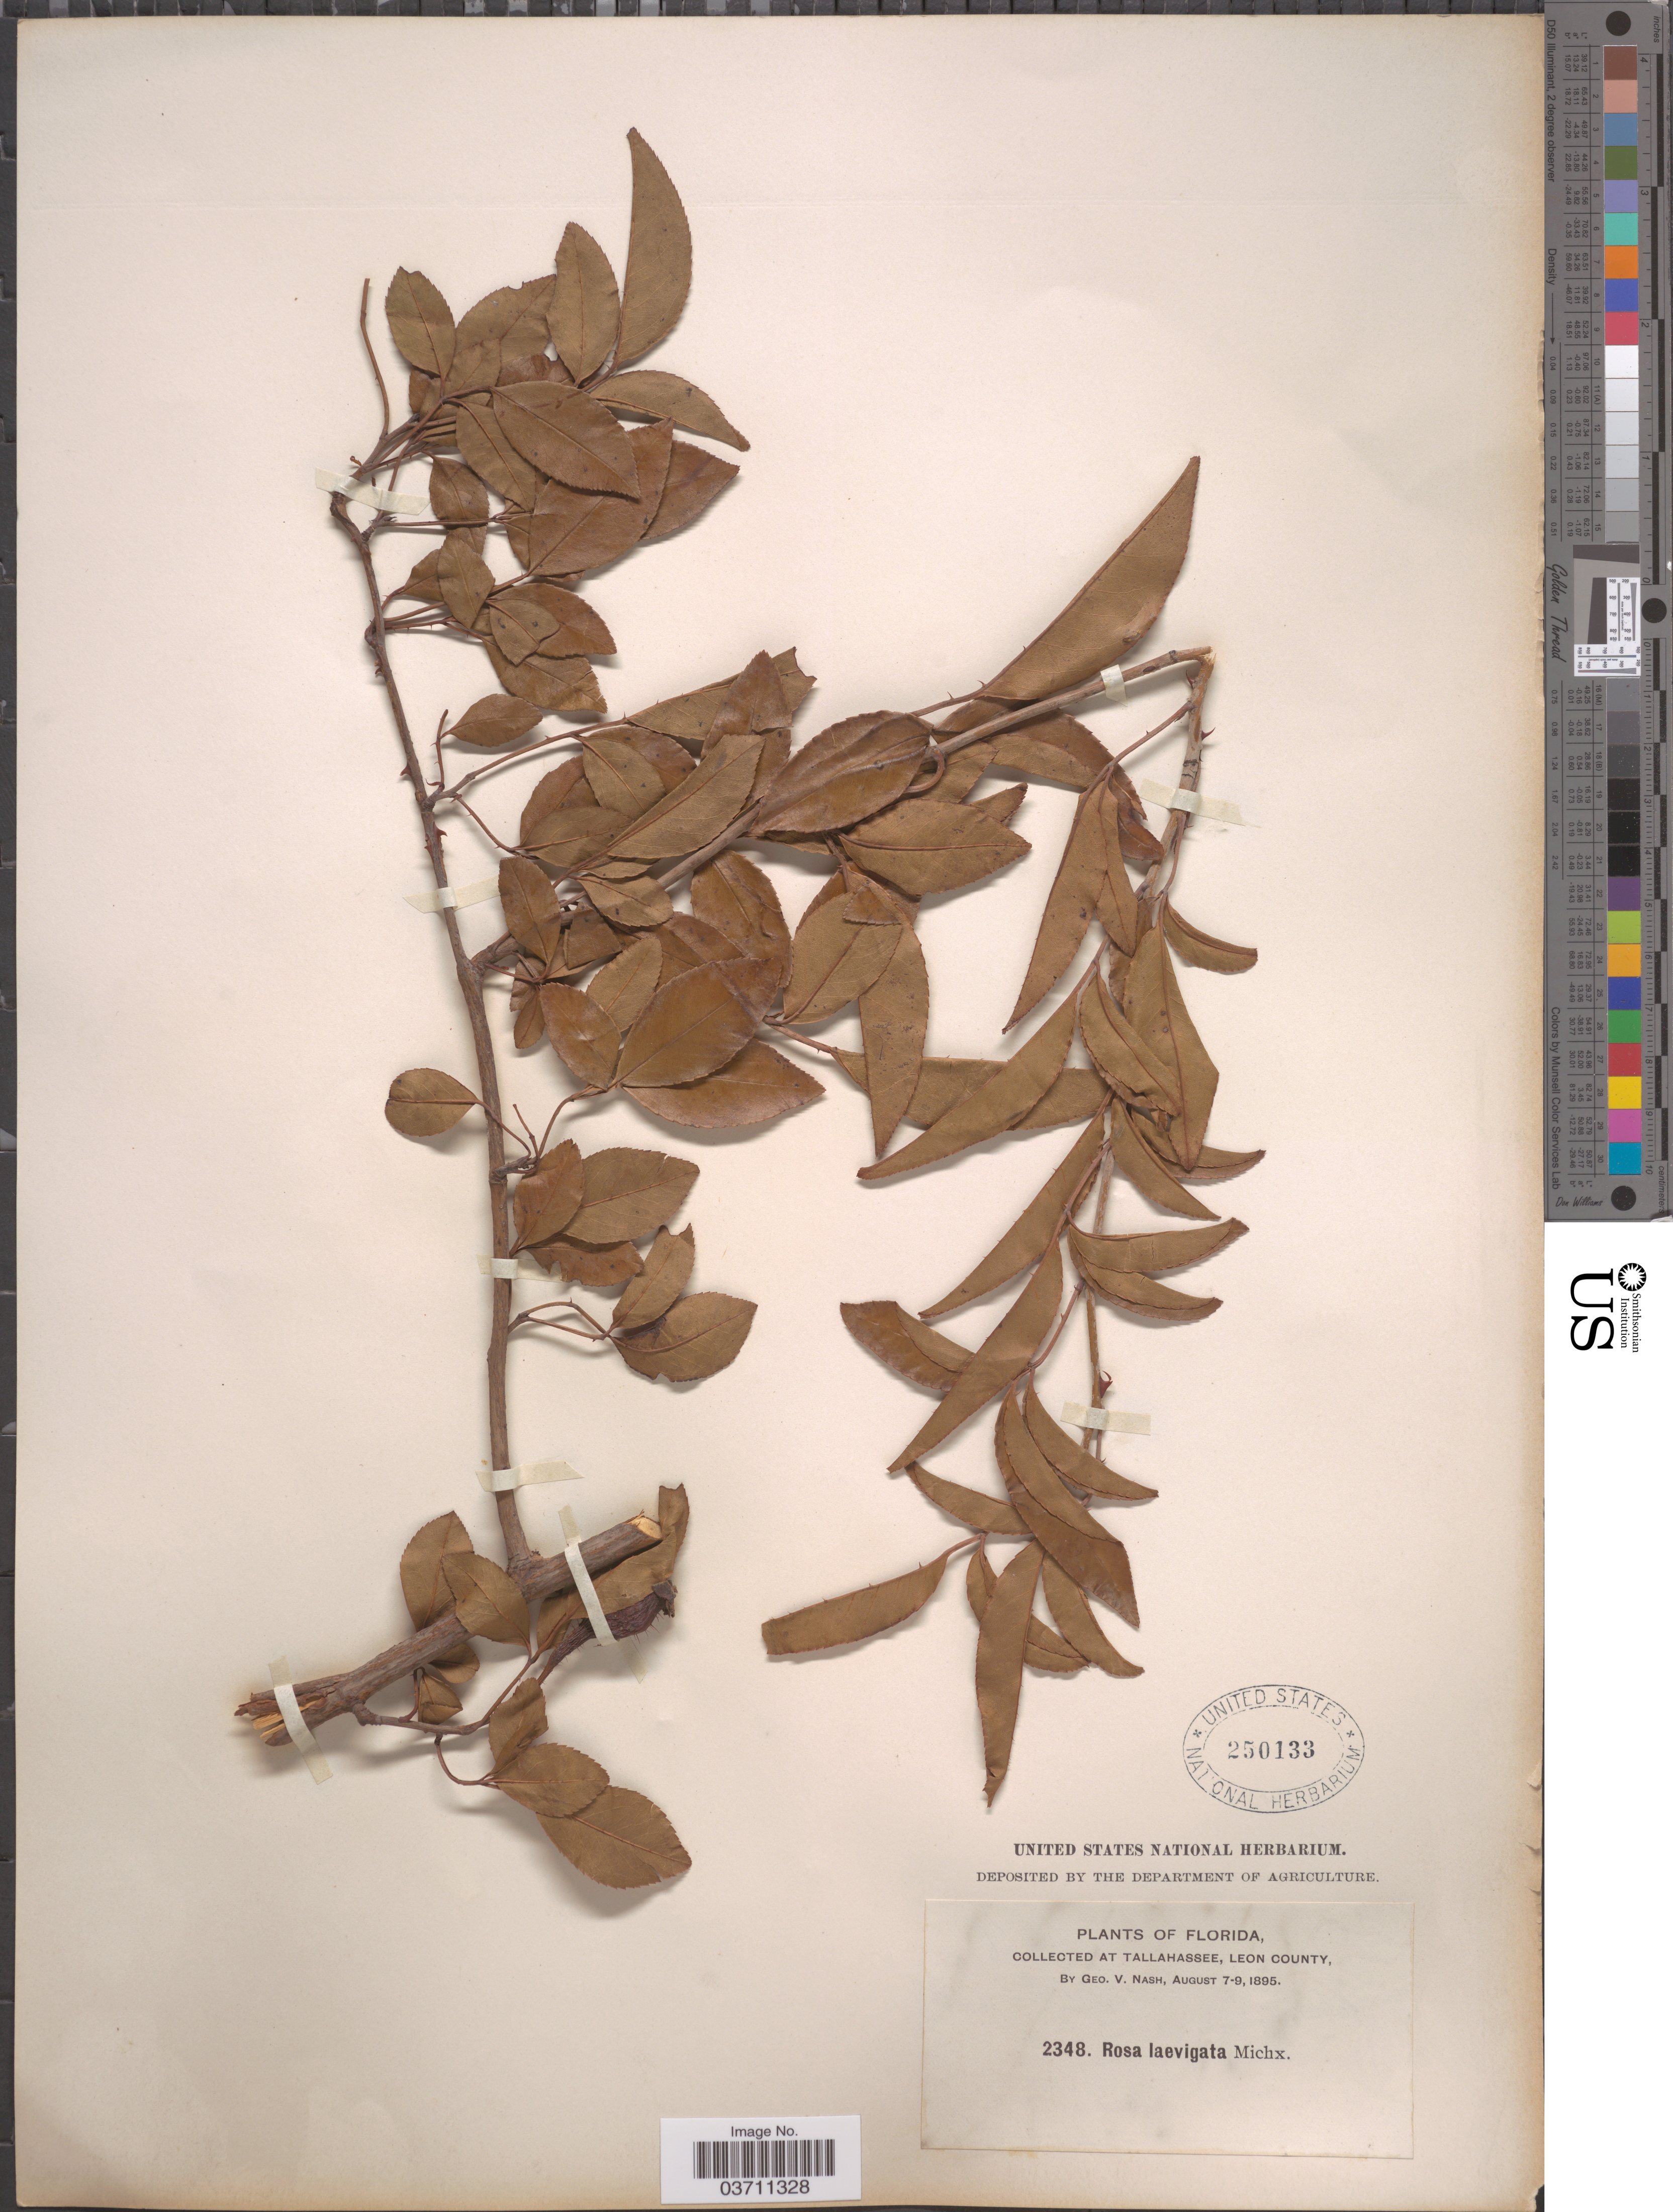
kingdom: Plantae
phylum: Tracheophyta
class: Magnoliopsida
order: Rosales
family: Rosaceae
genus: Rosa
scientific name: Rosa laevigata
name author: Michx.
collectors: G. V. Nash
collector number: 2348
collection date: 1895-08-07/1895-08-09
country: United States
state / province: Florida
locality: At Tallahassee, Leon County.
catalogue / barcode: US 250133